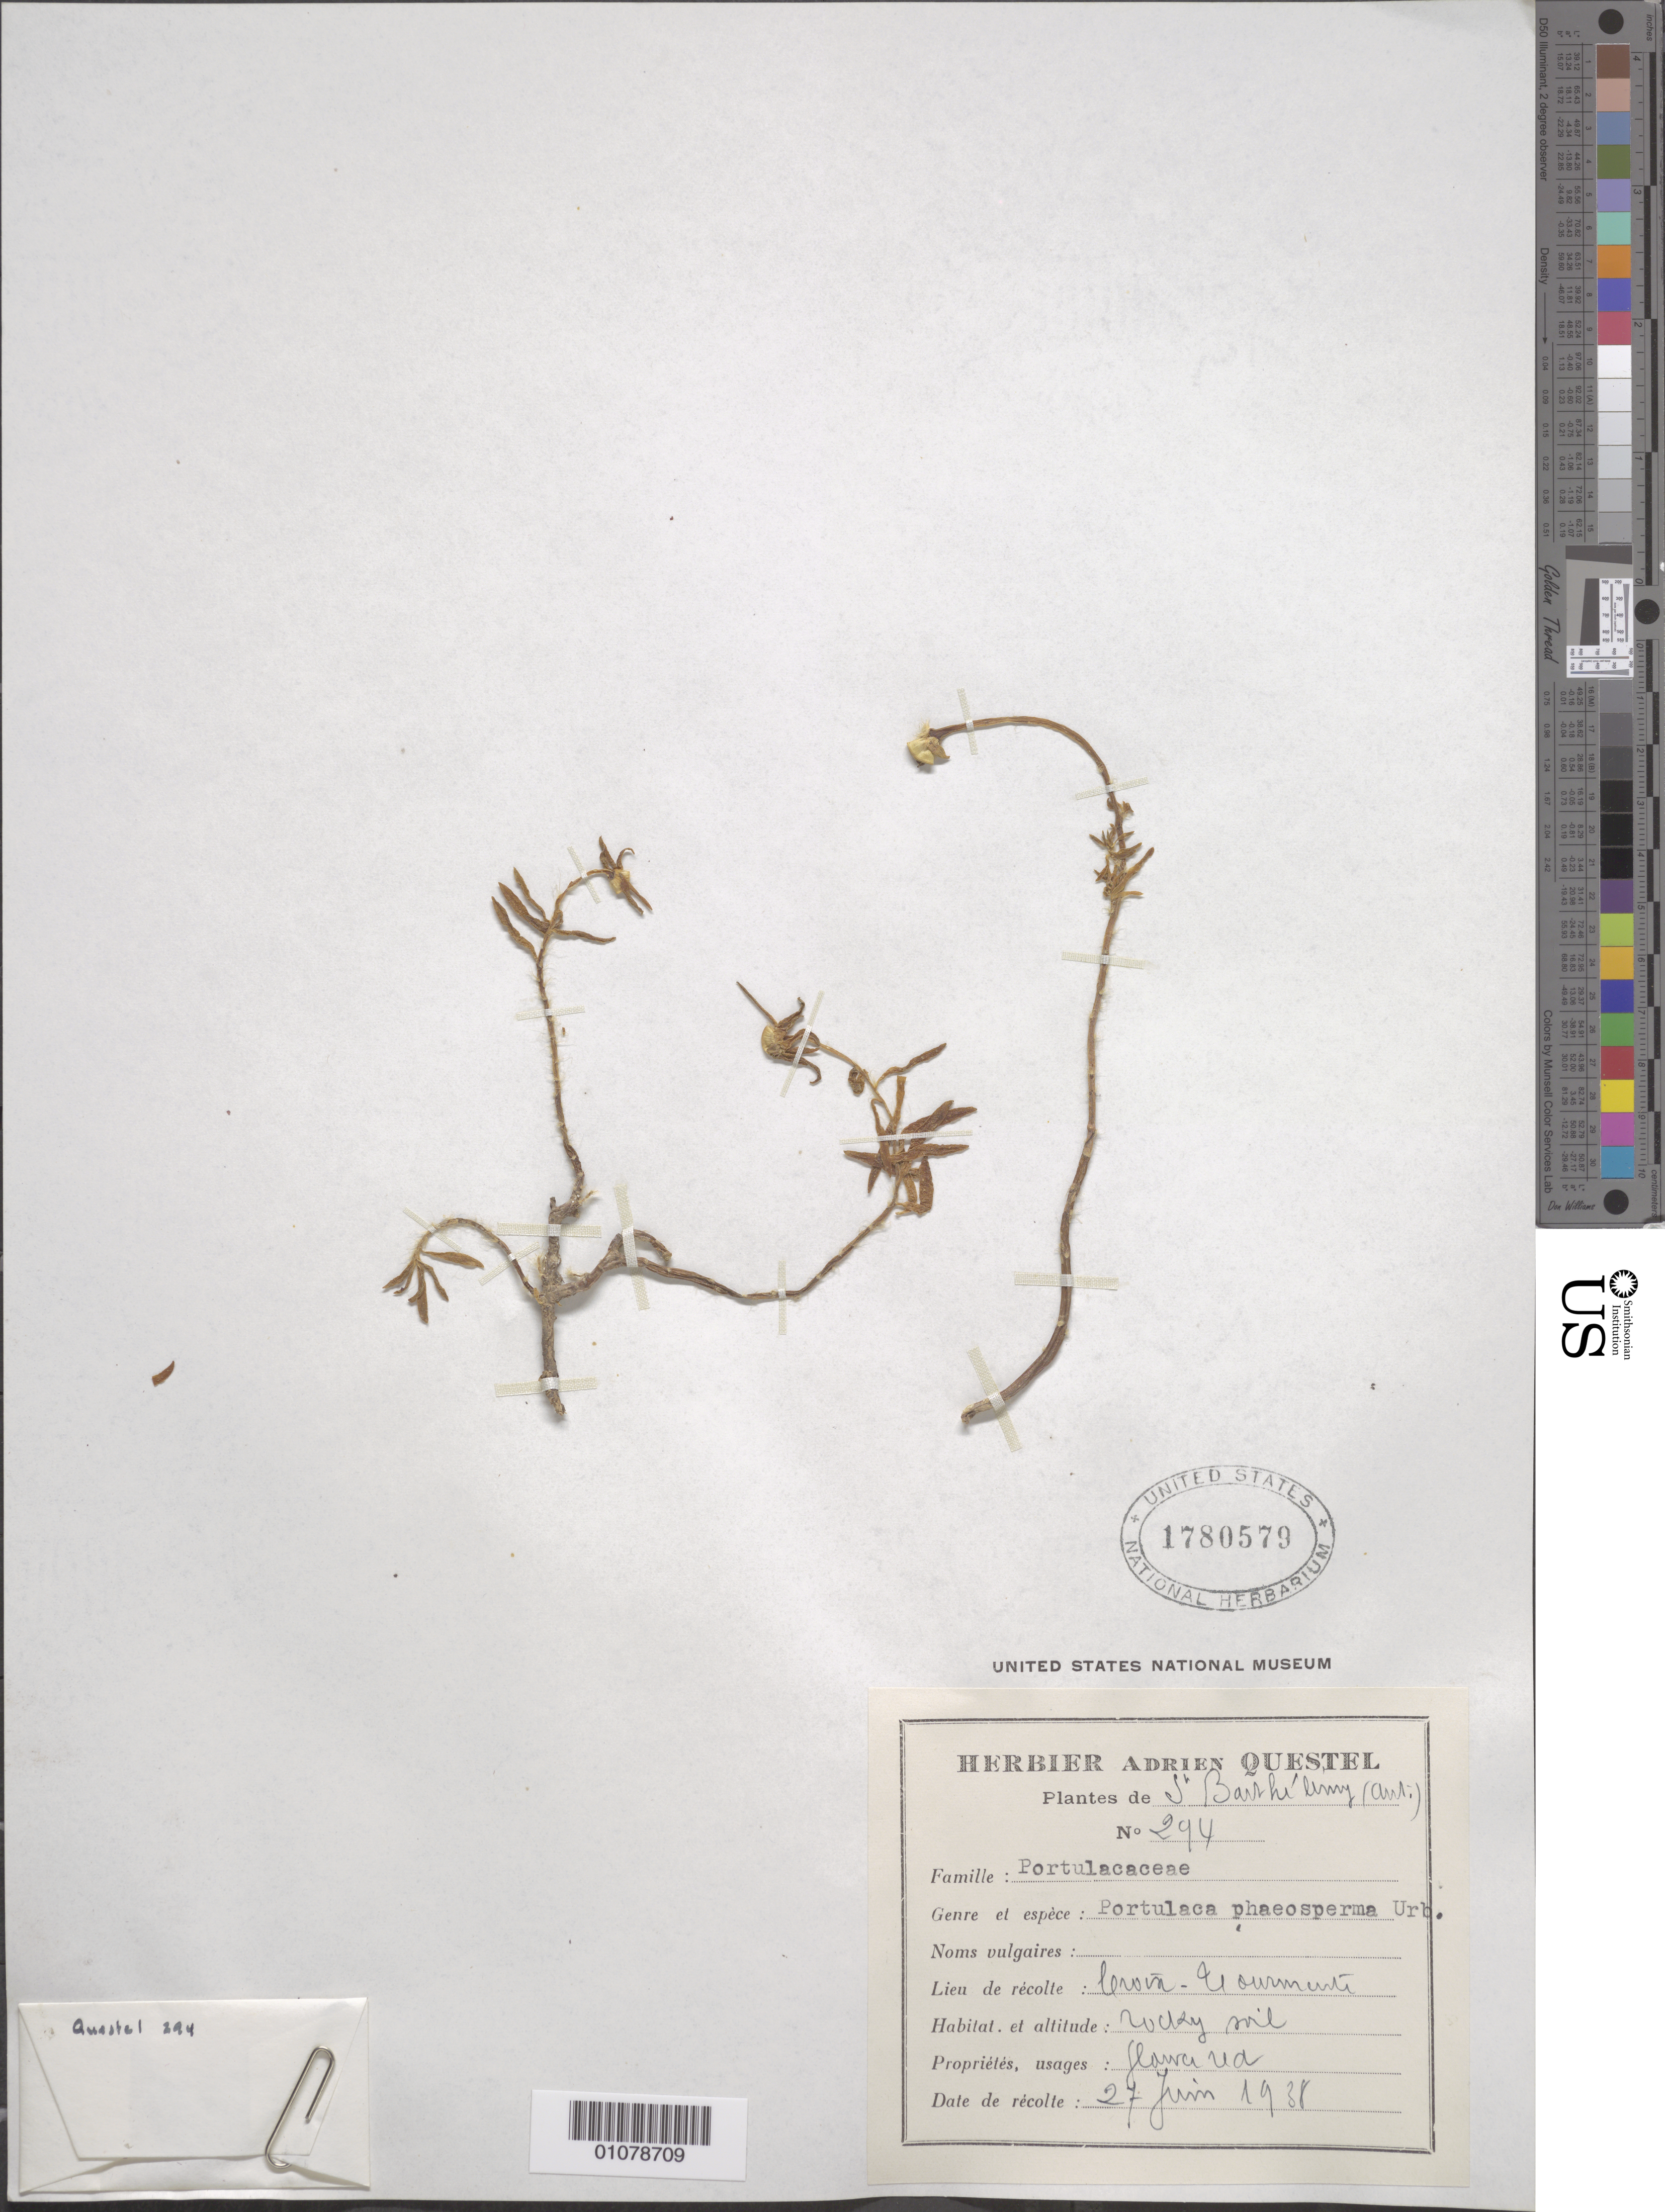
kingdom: Plantae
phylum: Tracheophyta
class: Magnoliopsida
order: Caryophyllales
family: Portulacaceae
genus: Portulaca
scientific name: Portulaca rubricaulis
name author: Kunth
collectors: A. Questel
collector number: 294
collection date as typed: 27 Jun 1938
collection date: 1938-06-27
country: Saint Barthélemy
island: St. Barthélemy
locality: Gourmente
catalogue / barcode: US 1780579